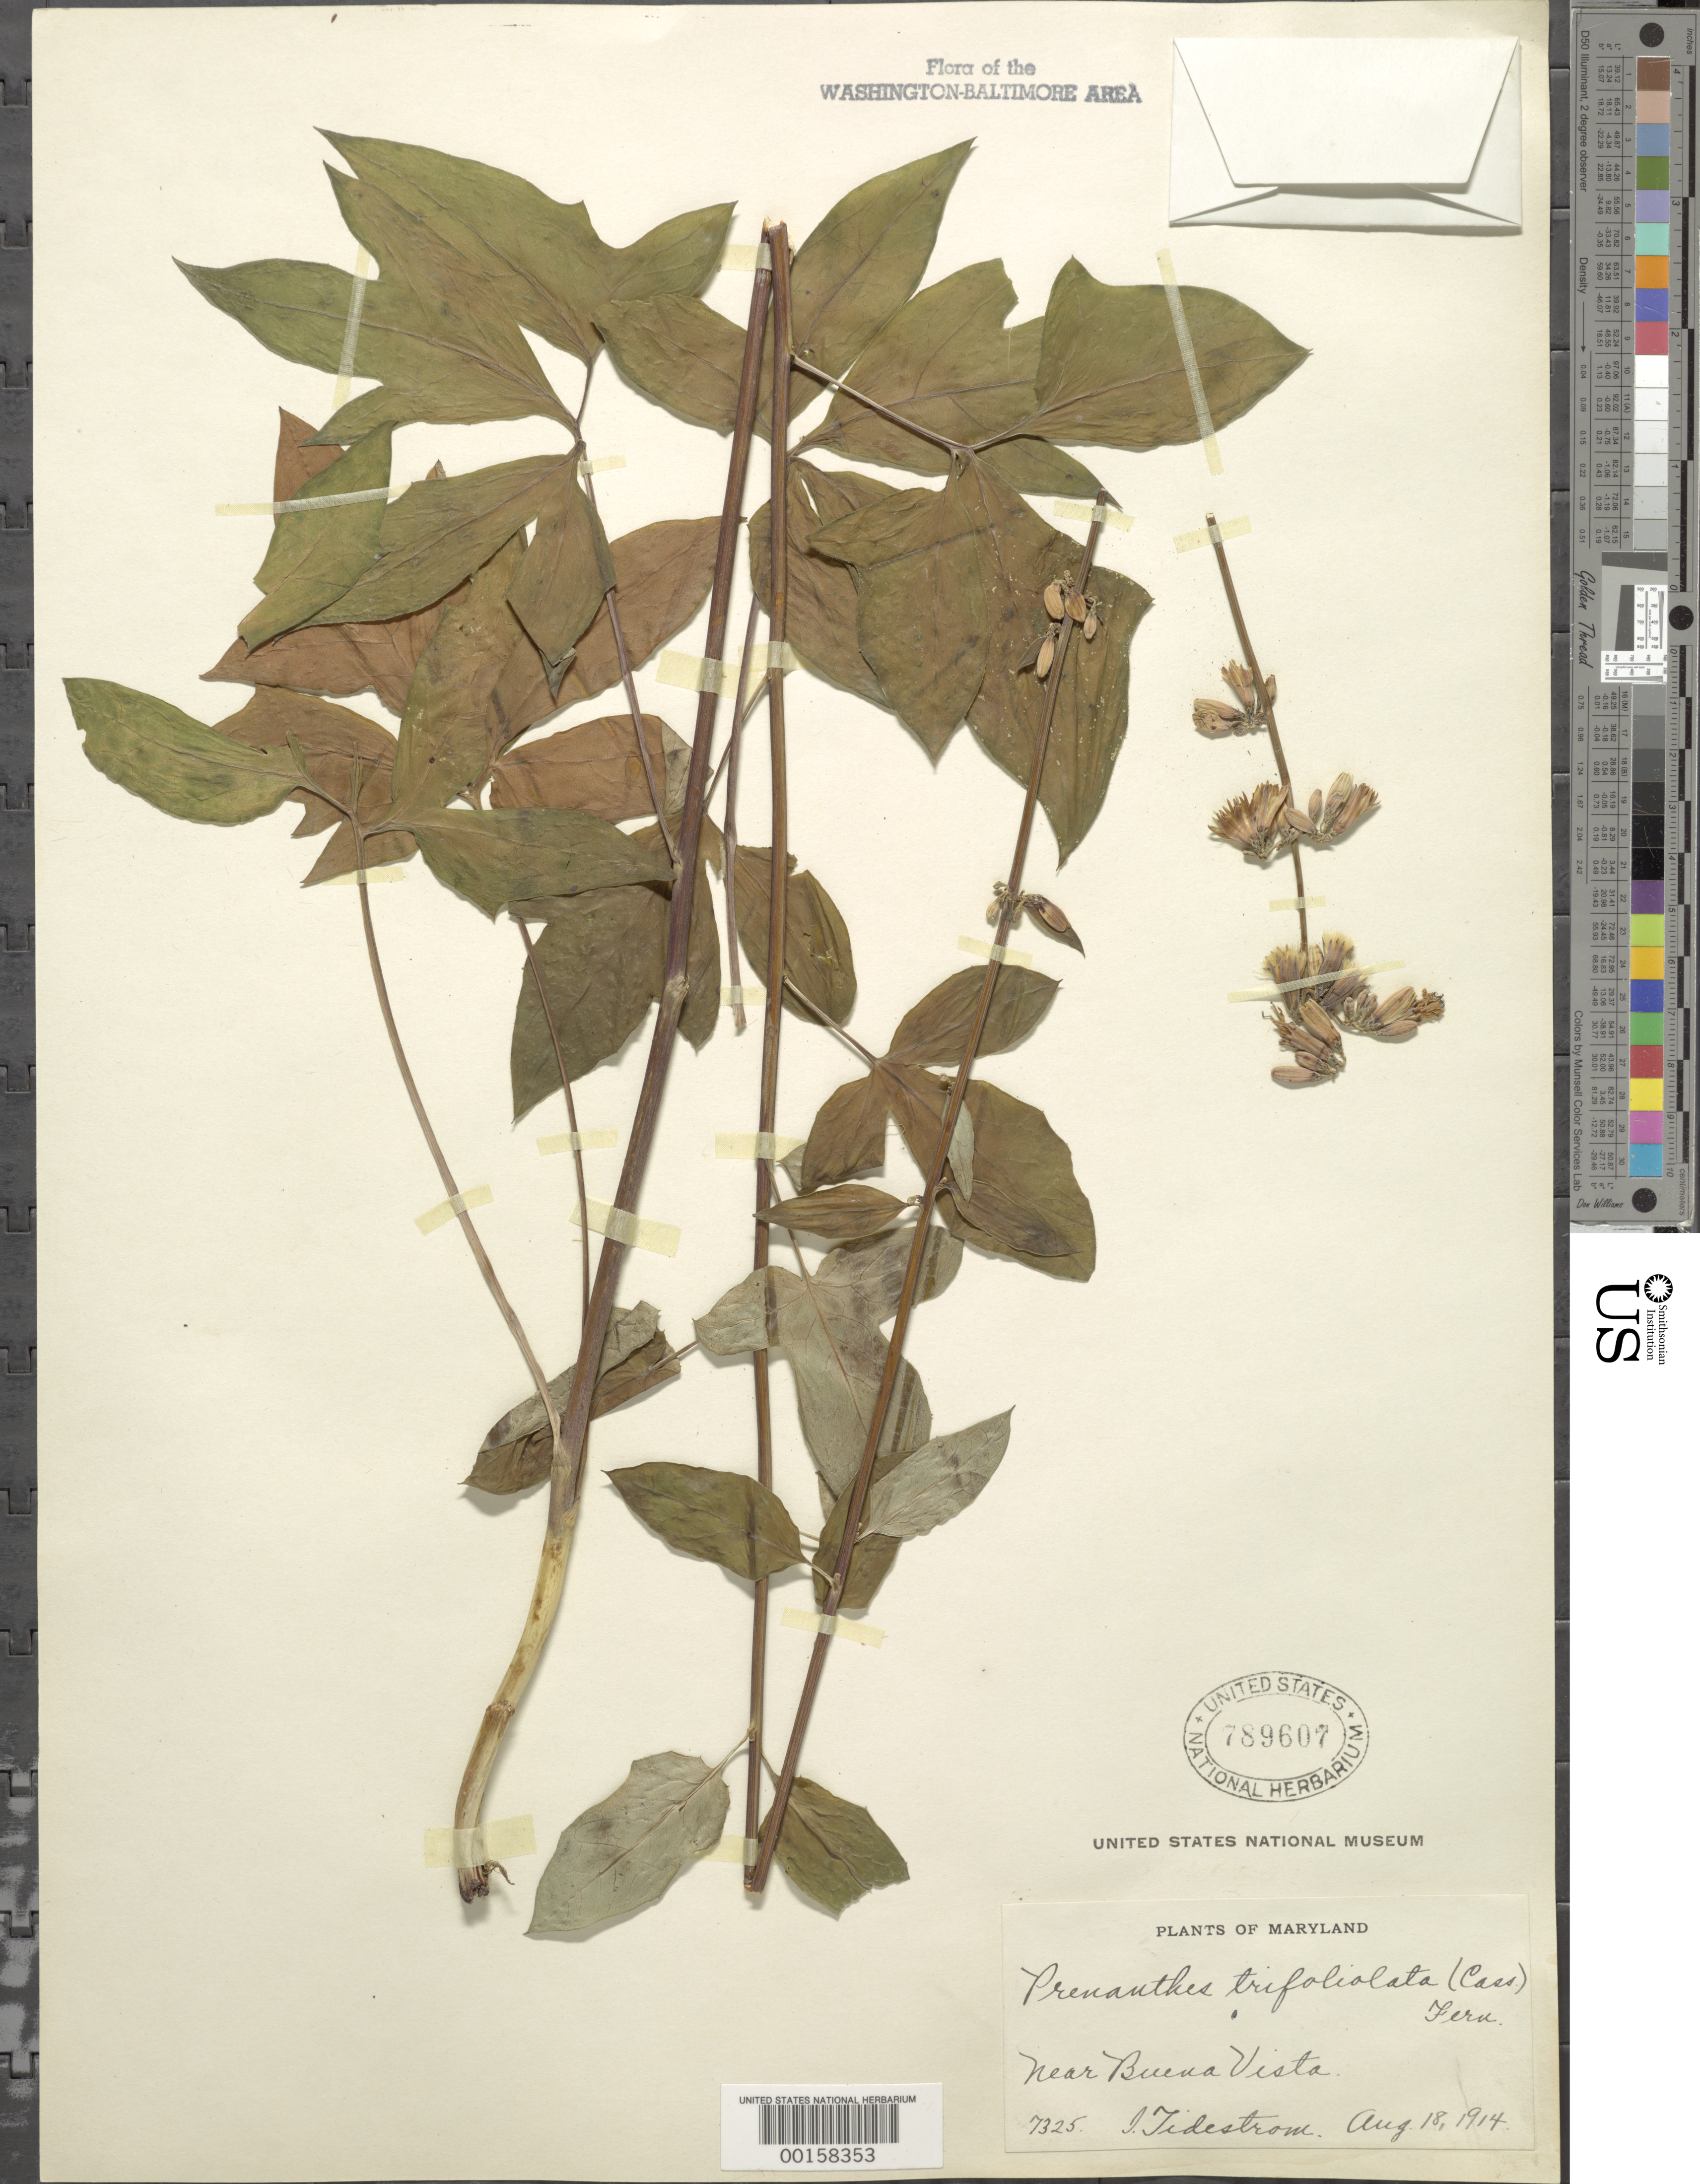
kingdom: Plantae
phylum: Tracheophyta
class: Magnoliopsida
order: Asterales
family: Asteraceae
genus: Nabalus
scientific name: Nabalus albus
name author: (L.) Hook.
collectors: I. F. Tidestrom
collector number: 7325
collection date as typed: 18 Aug 1914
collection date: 1914-08-18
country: United States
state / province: Maryland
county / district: Prince George's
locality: Near Buena Vista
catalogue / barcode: US 789607